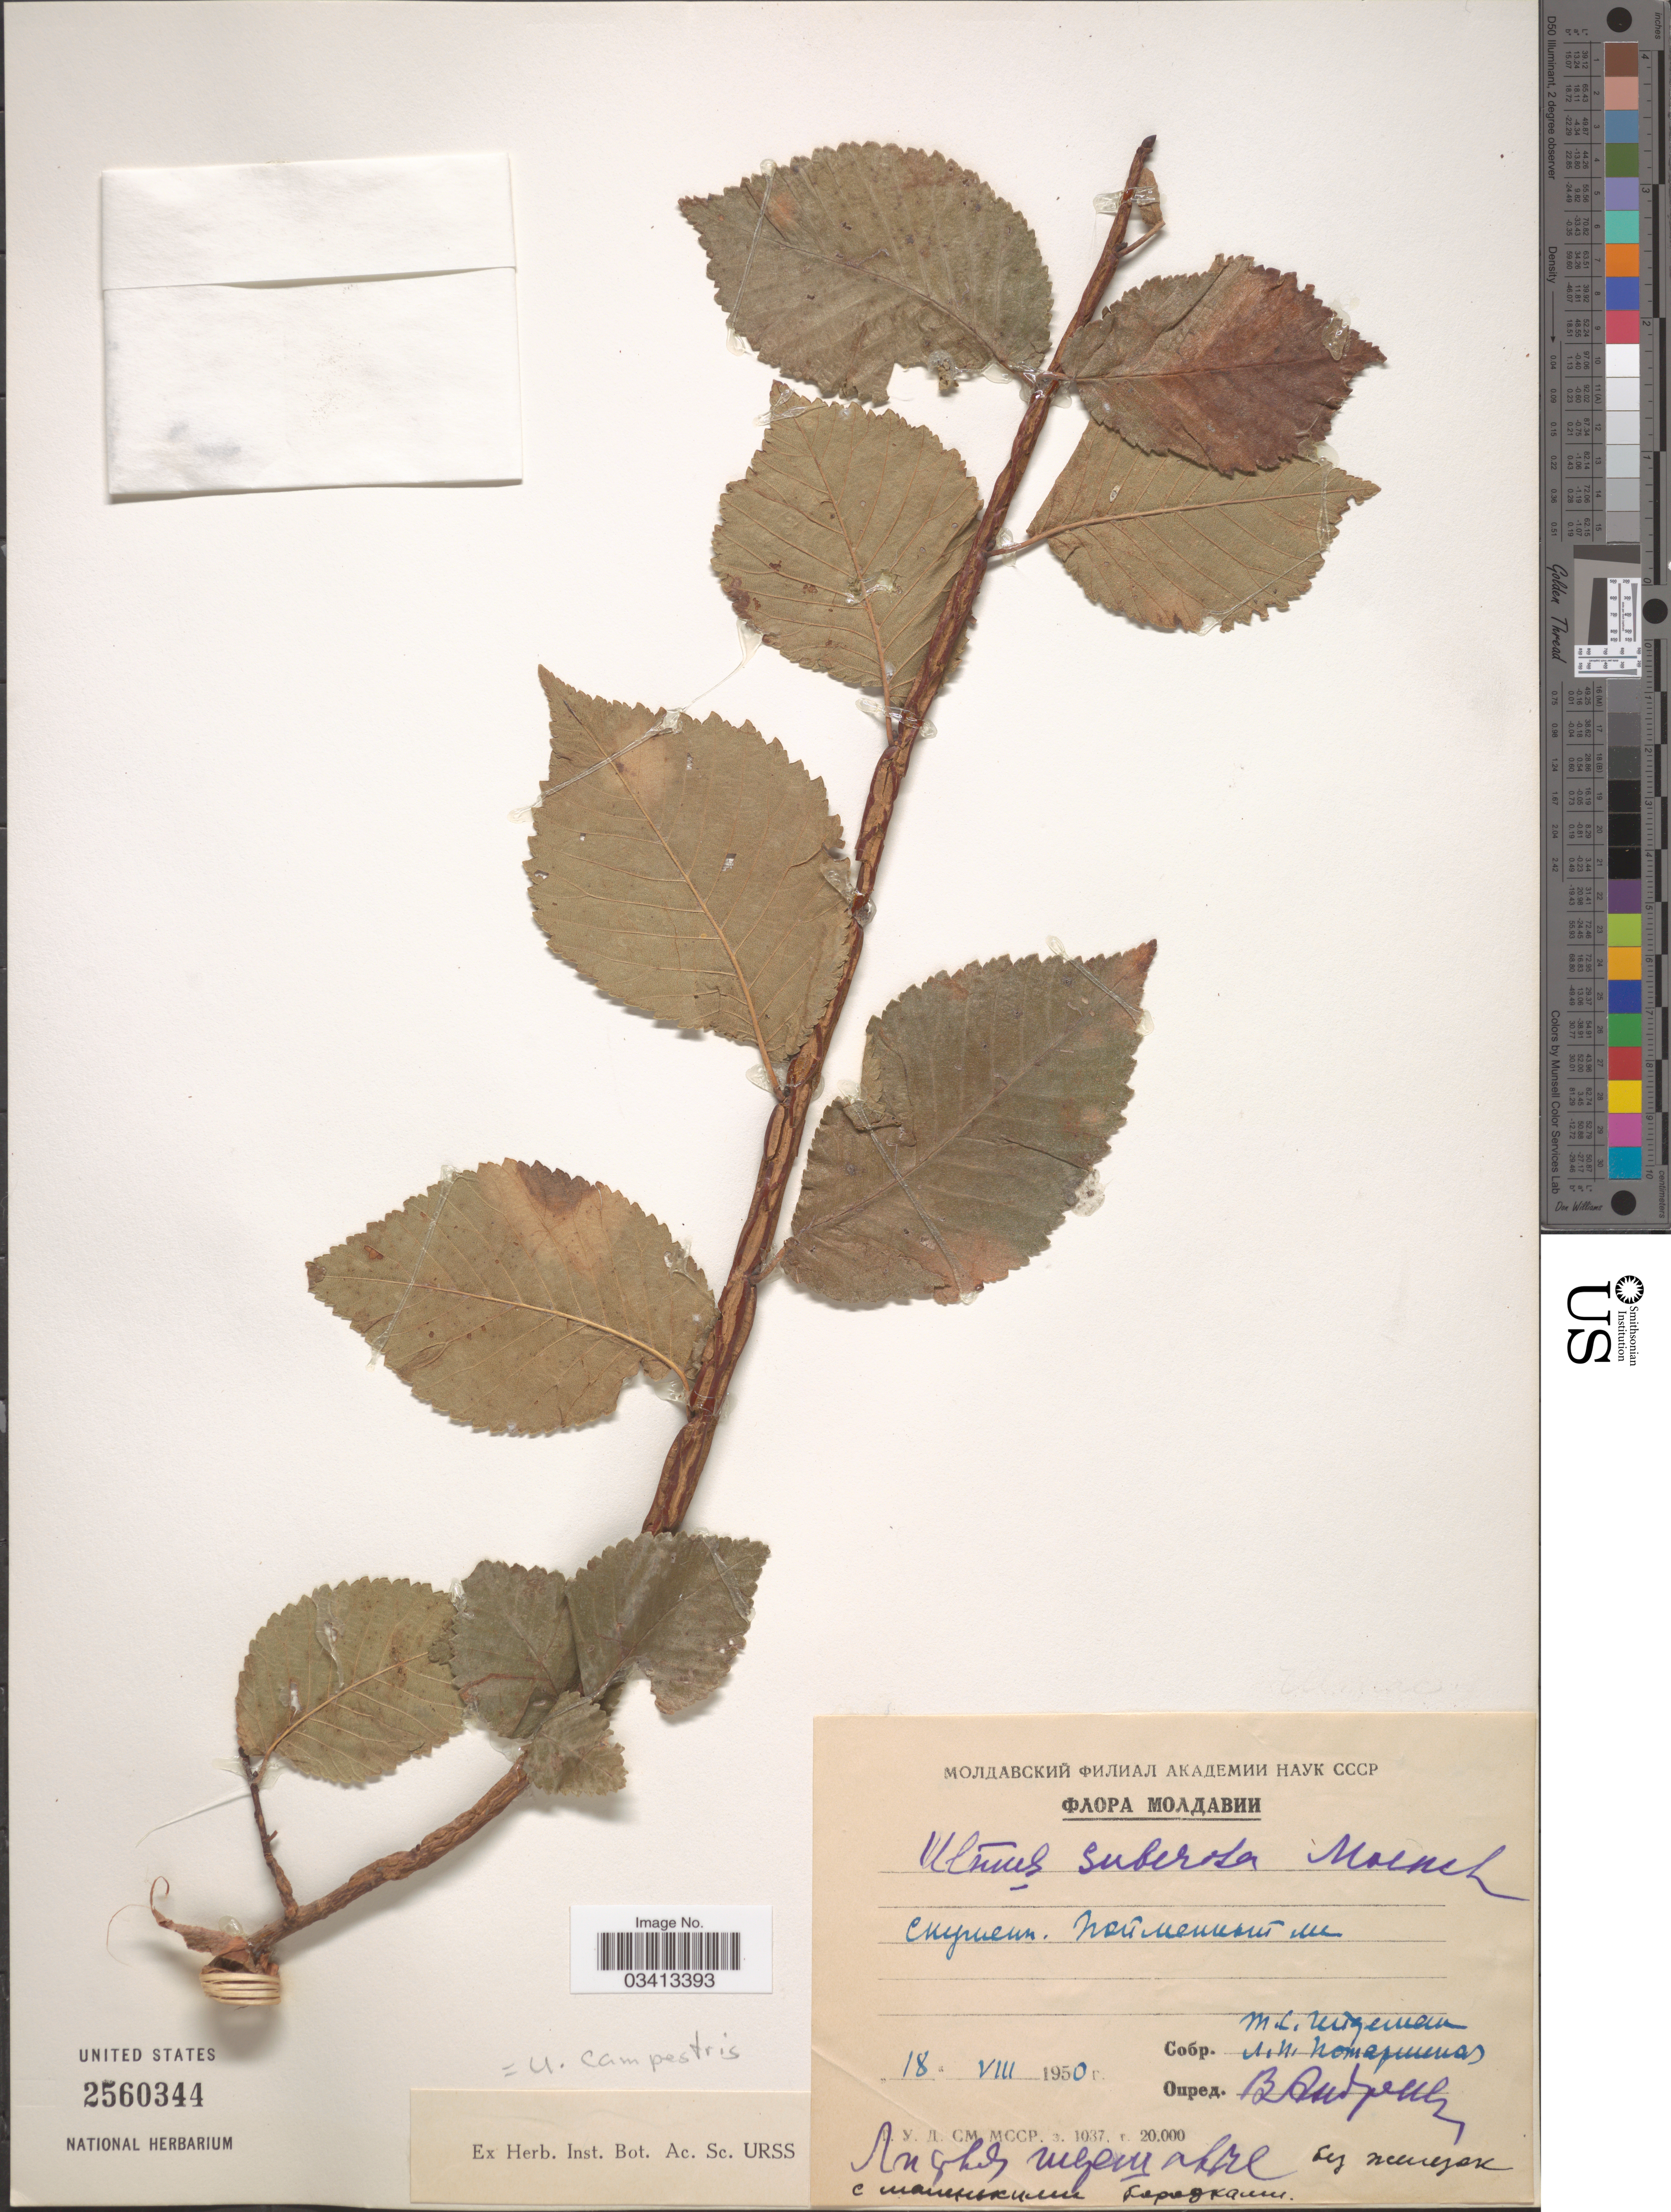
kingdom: Plantae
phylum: Tracheophyta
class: Magnoliopsida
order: Rosales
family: Ulmaceae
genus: Ulmus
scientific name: Ulmus glabra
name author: Huds.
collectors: T. Geideman & L. Pozharisskaya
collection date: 1950-08-18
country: Moldova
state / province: Ungheni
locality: Sculeni.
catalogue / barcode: US 2560344